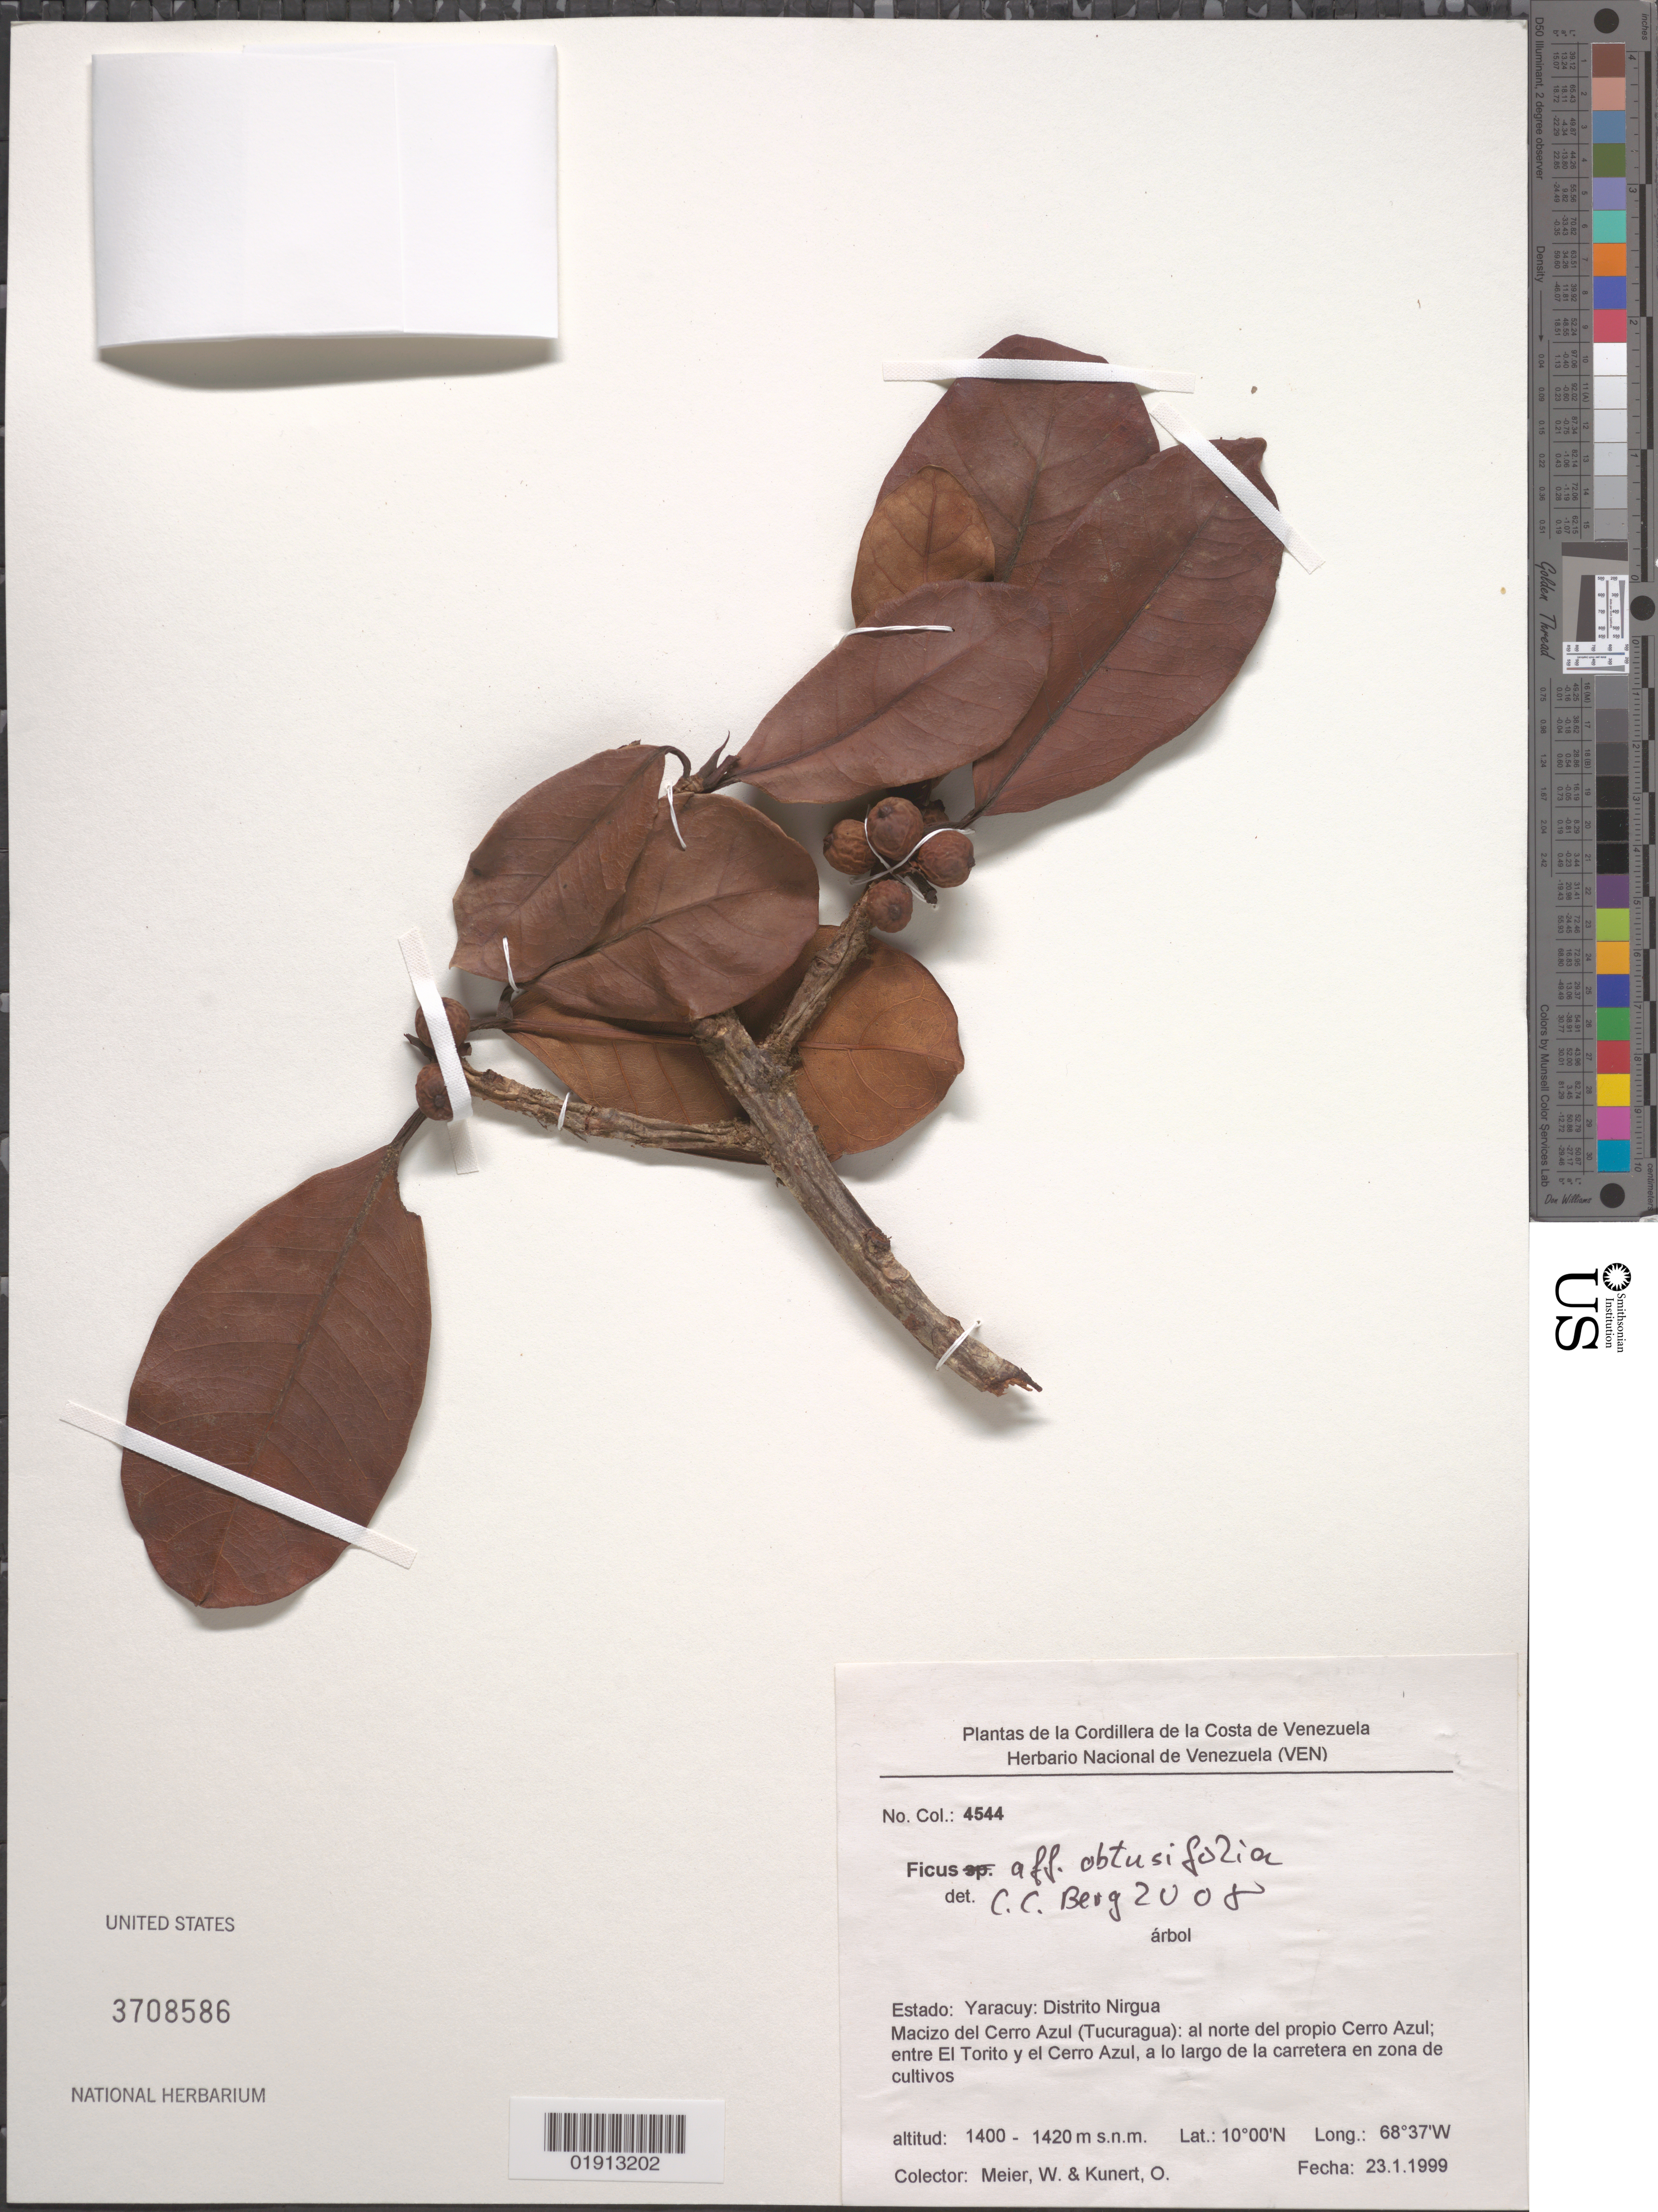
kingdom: Plantae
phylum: Tracheophyta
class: Magnoliopsida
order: Rosales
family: Moraceae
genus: Ficus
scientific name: Ficus obtusifolia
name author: Kunth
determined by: Berg, C. C.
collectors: W. Meier & O. Kunert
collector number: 4544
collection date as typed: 23 Jan 1999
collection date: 1999-01-23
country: Venezuela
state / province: Yaracuy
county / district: Nirgua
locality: Macizo del Cerro Azul (Tucuragua): al norte del propio Cerro Azul; entre El Torito y e Cerro Azul, a lo largo de la carretera en zona de cultivos.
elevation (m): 1400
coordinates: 10 00 N, 68 37 W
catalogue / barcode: US 3708586